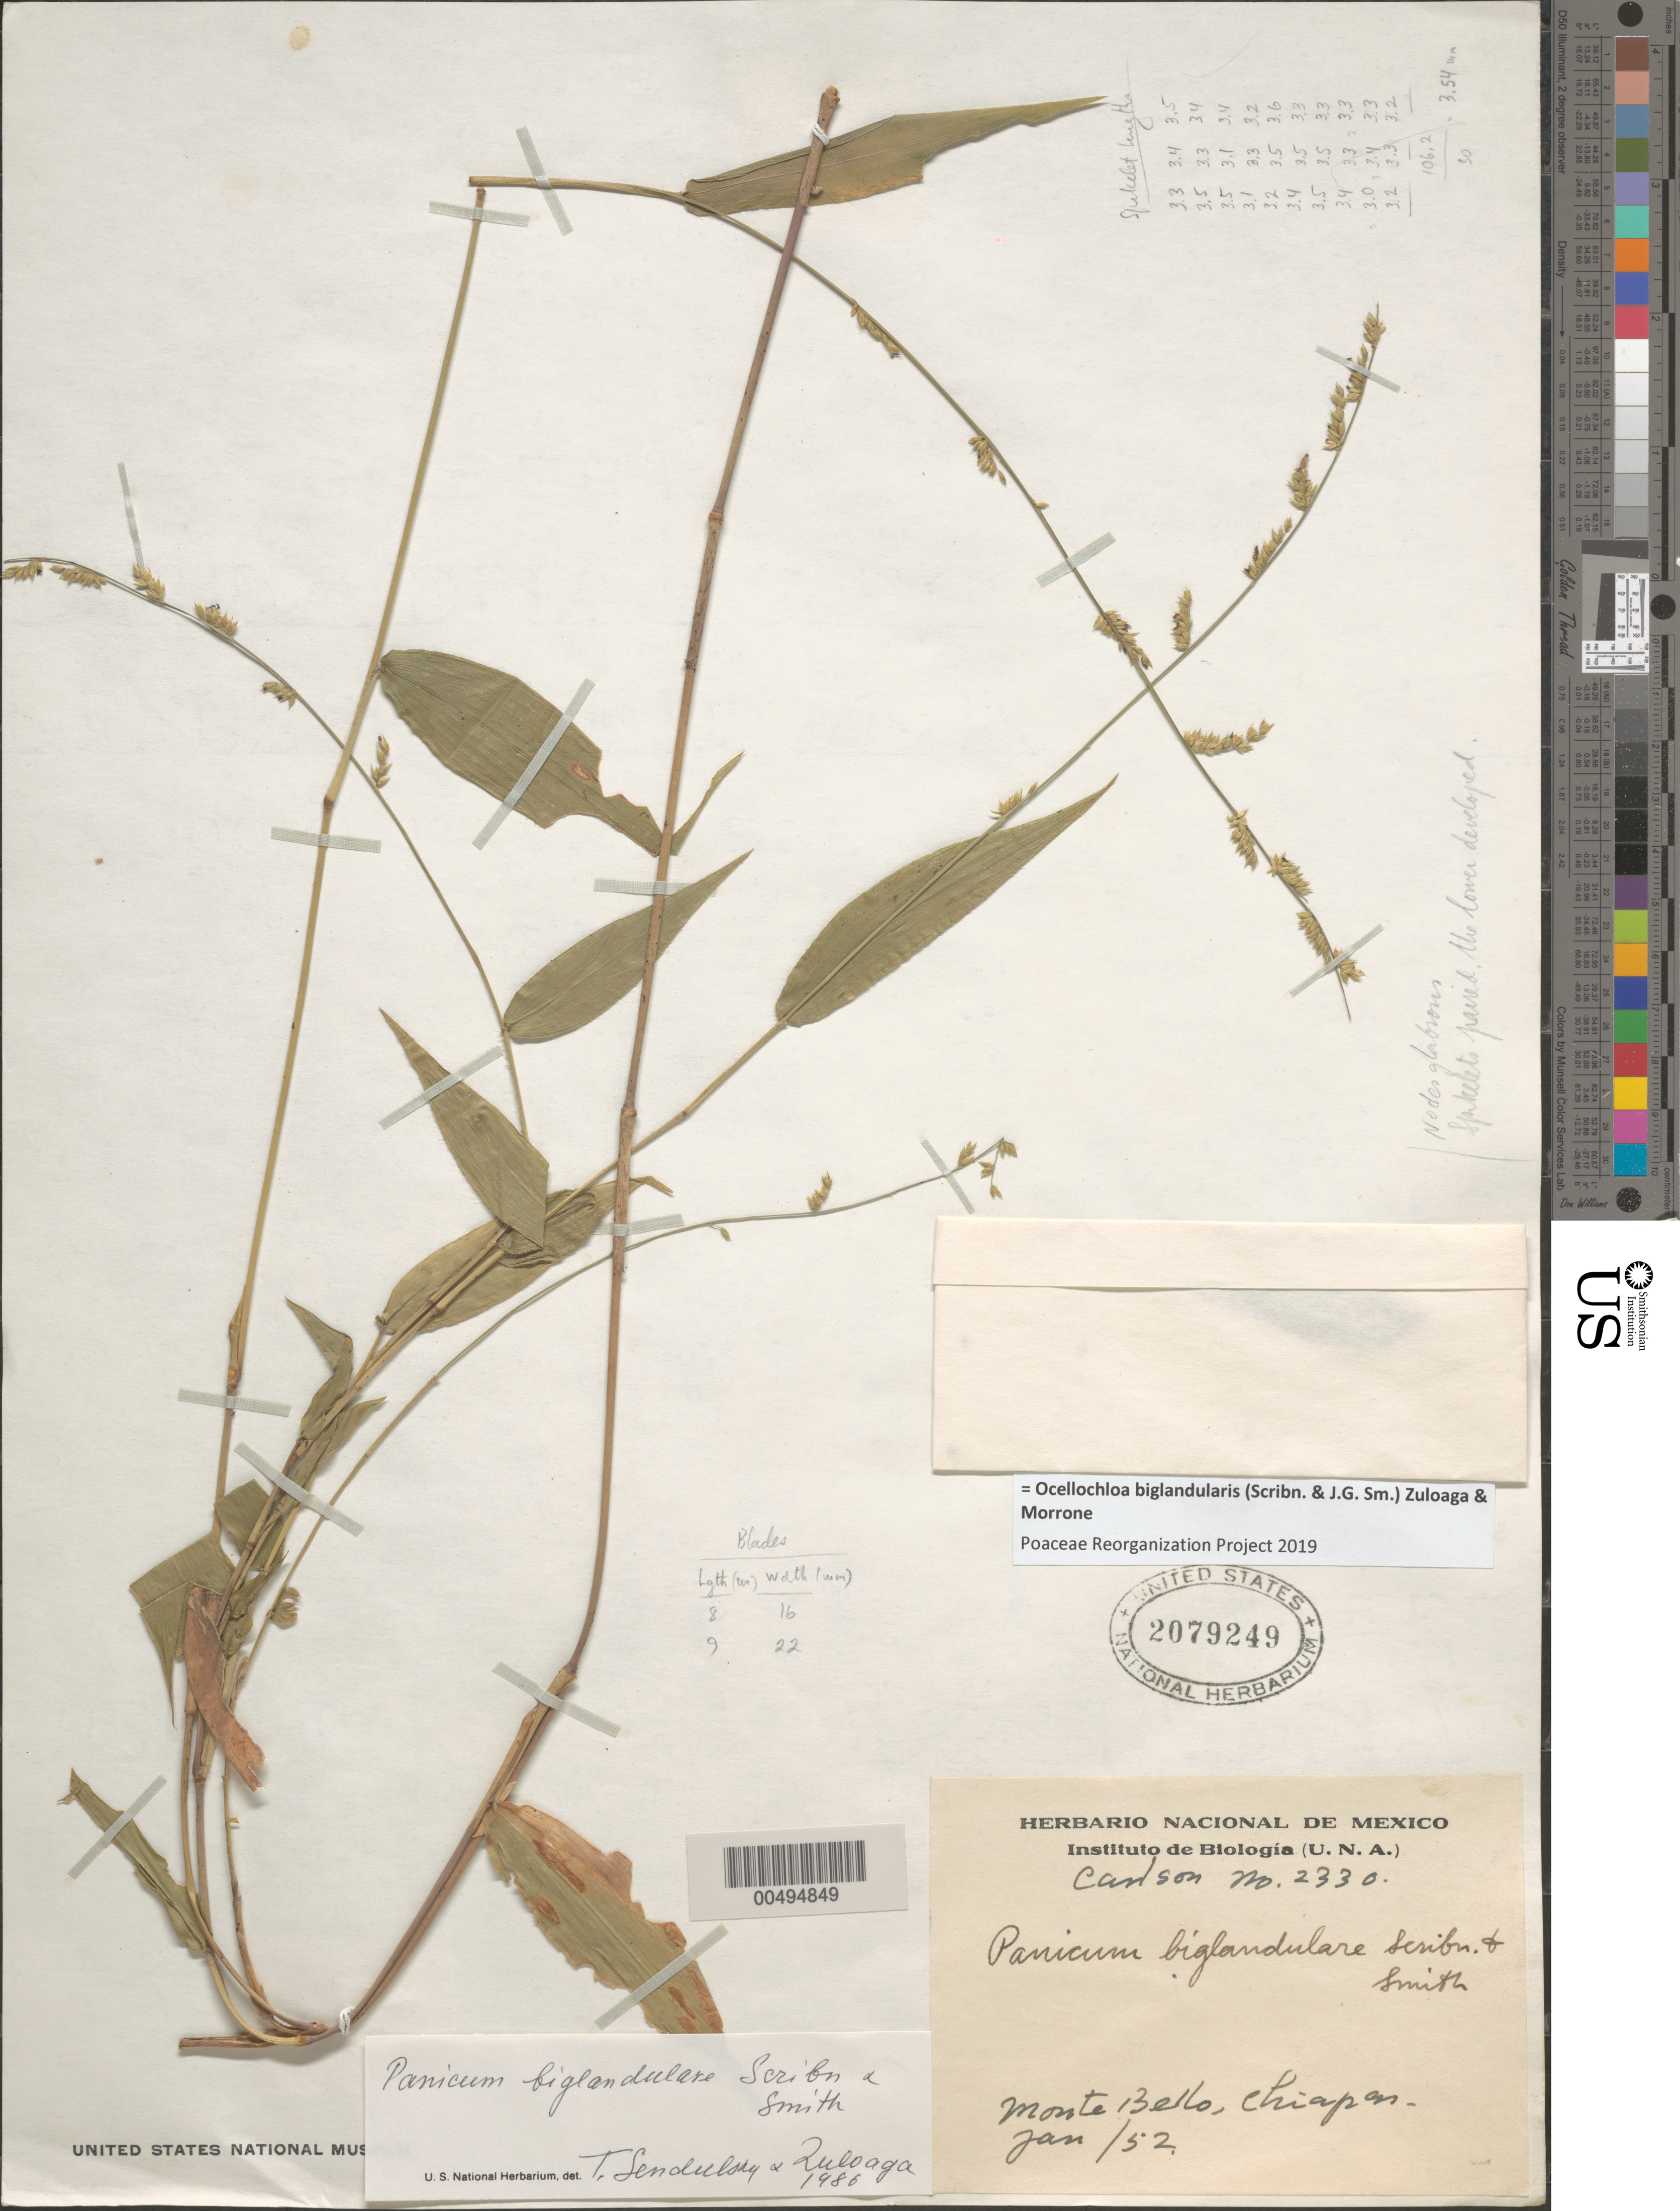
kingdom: Plantae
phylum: Tracheophyta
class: Liliopsida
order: Poales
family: Poaceae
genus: Panicum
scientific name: Panicum biglandulare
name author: Scribn. & J.G. Sm.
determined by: Sendulsky, T.; Zuloaga, F. O.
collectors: -. Carlson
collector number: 2330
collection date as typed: Jan 1952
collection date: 1952-01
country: Mexico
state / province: Chiapas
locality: Monte Bello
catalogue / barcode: US 2079249